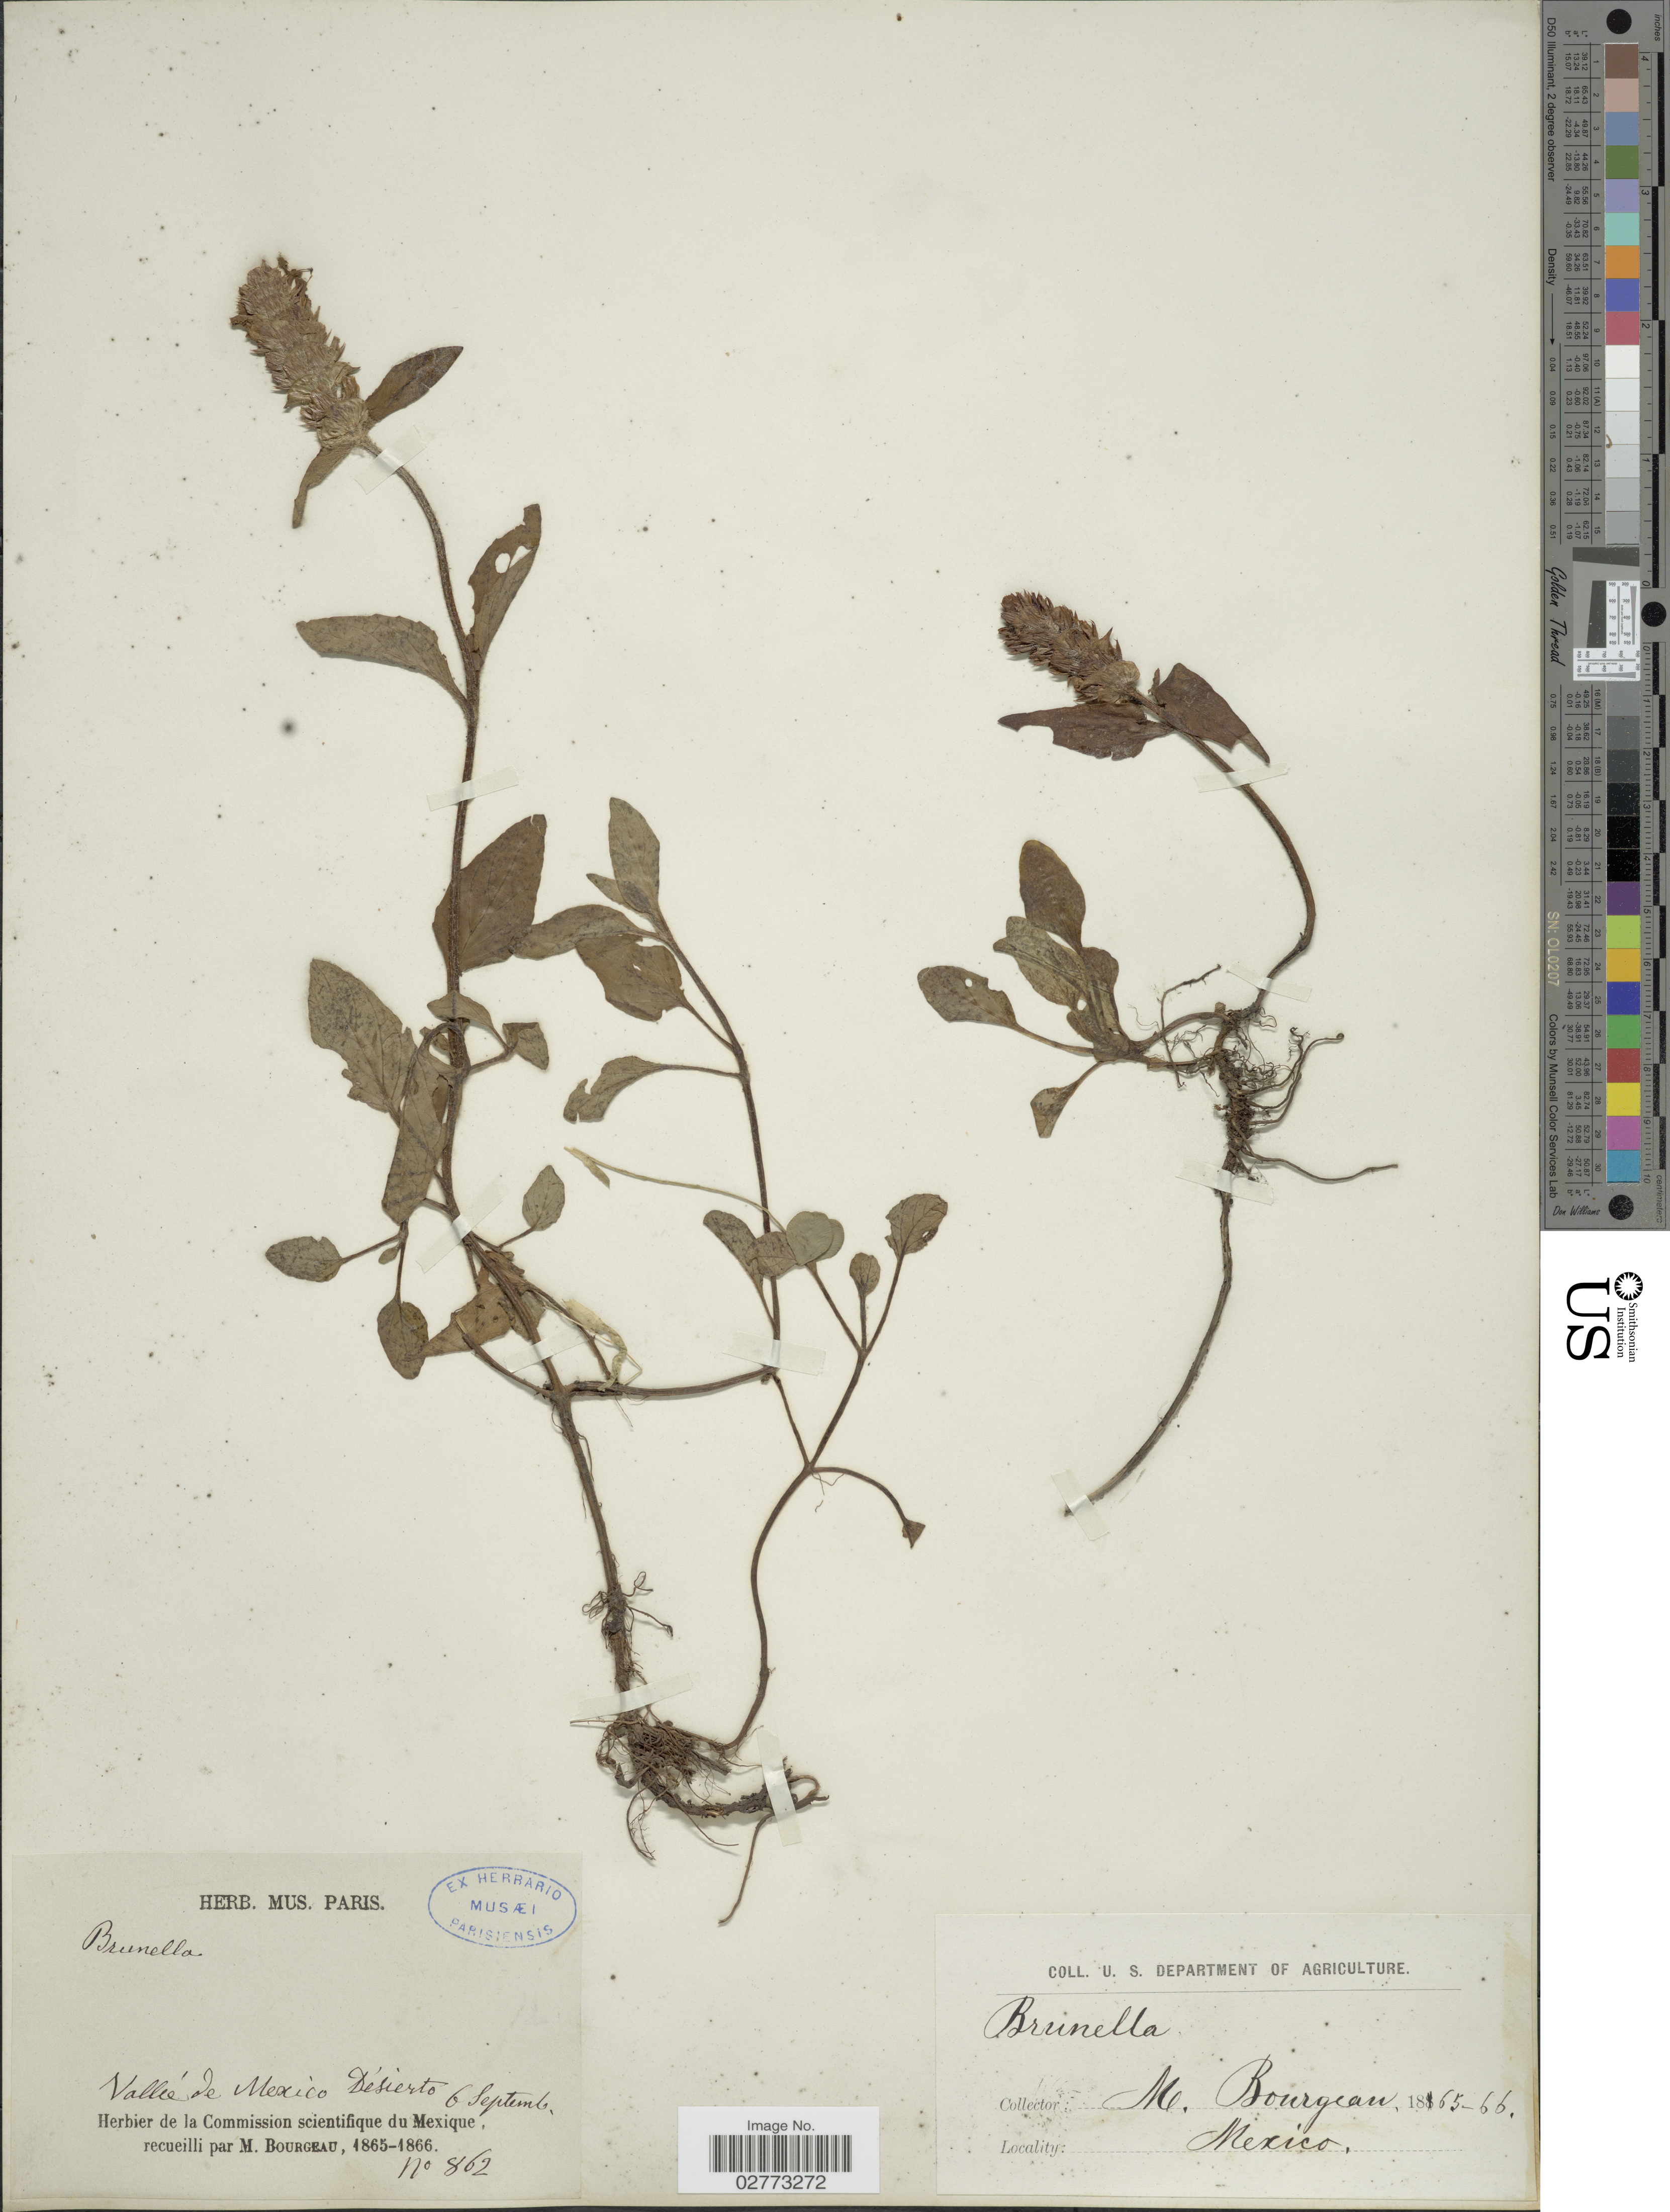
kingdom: Plantae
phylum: Tracheophyta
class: Magnoliopsida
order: Lamiales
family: Lamiaceae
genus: Prunella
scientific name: Prunella vulgaris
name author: L.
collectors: M. Bourgeau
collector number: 862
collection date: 1865-09-06/1866-09-06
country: Mexico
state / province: México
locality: Vallée de Mexico Désierto.